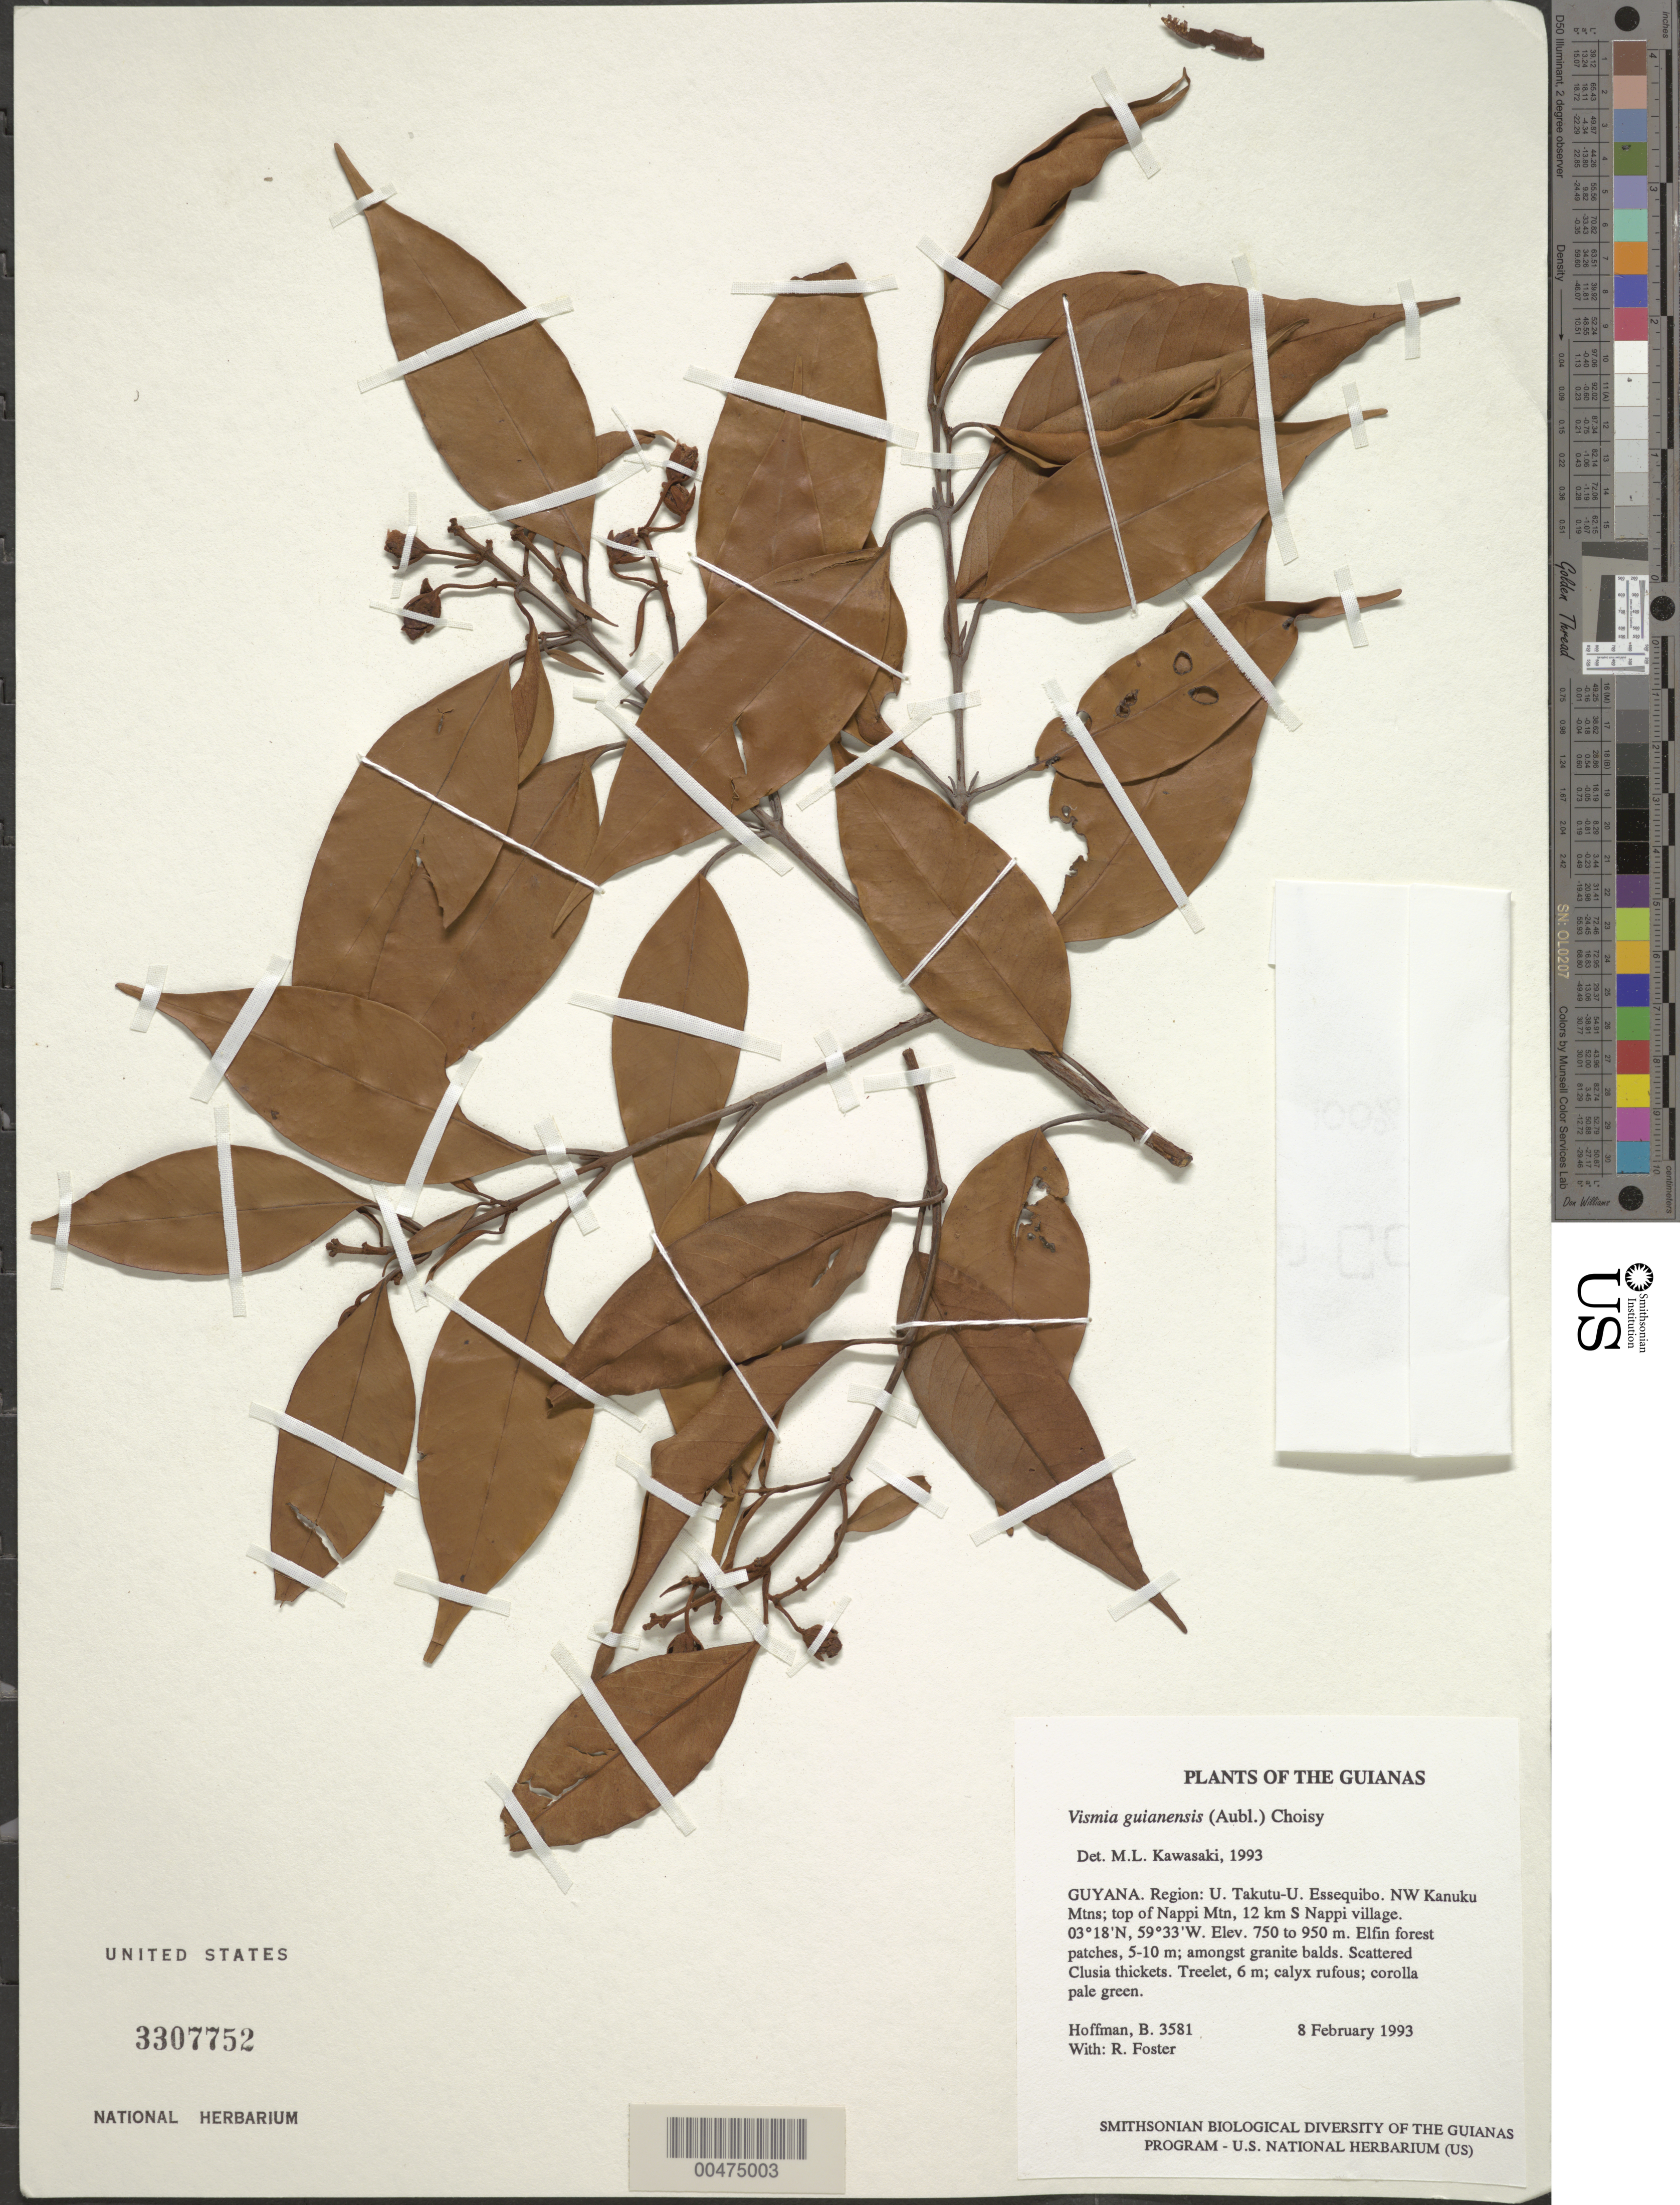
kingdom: Plantae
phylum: Tracheophyta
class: Magnoliopsida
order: Malpighiales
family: Hypericaceae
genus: Vismia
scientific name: Vismia guianensis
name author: (Aubl.) Pers.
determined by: Kawasaki, María L.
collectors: B. Hoffman & R. Foster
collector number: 3581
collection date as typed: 8 February 1993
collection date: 1993-02-08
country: Guyana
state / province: U. Takutu-U. Essequibo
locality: NW Kanuku Mountains; top of Nappi Mountain, 12 km S of Nappi village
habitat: Elfin forest patches, 5-10 m; amongst granite balds. Scattered Clusia thickets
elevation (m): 750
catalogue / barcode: US 3307752